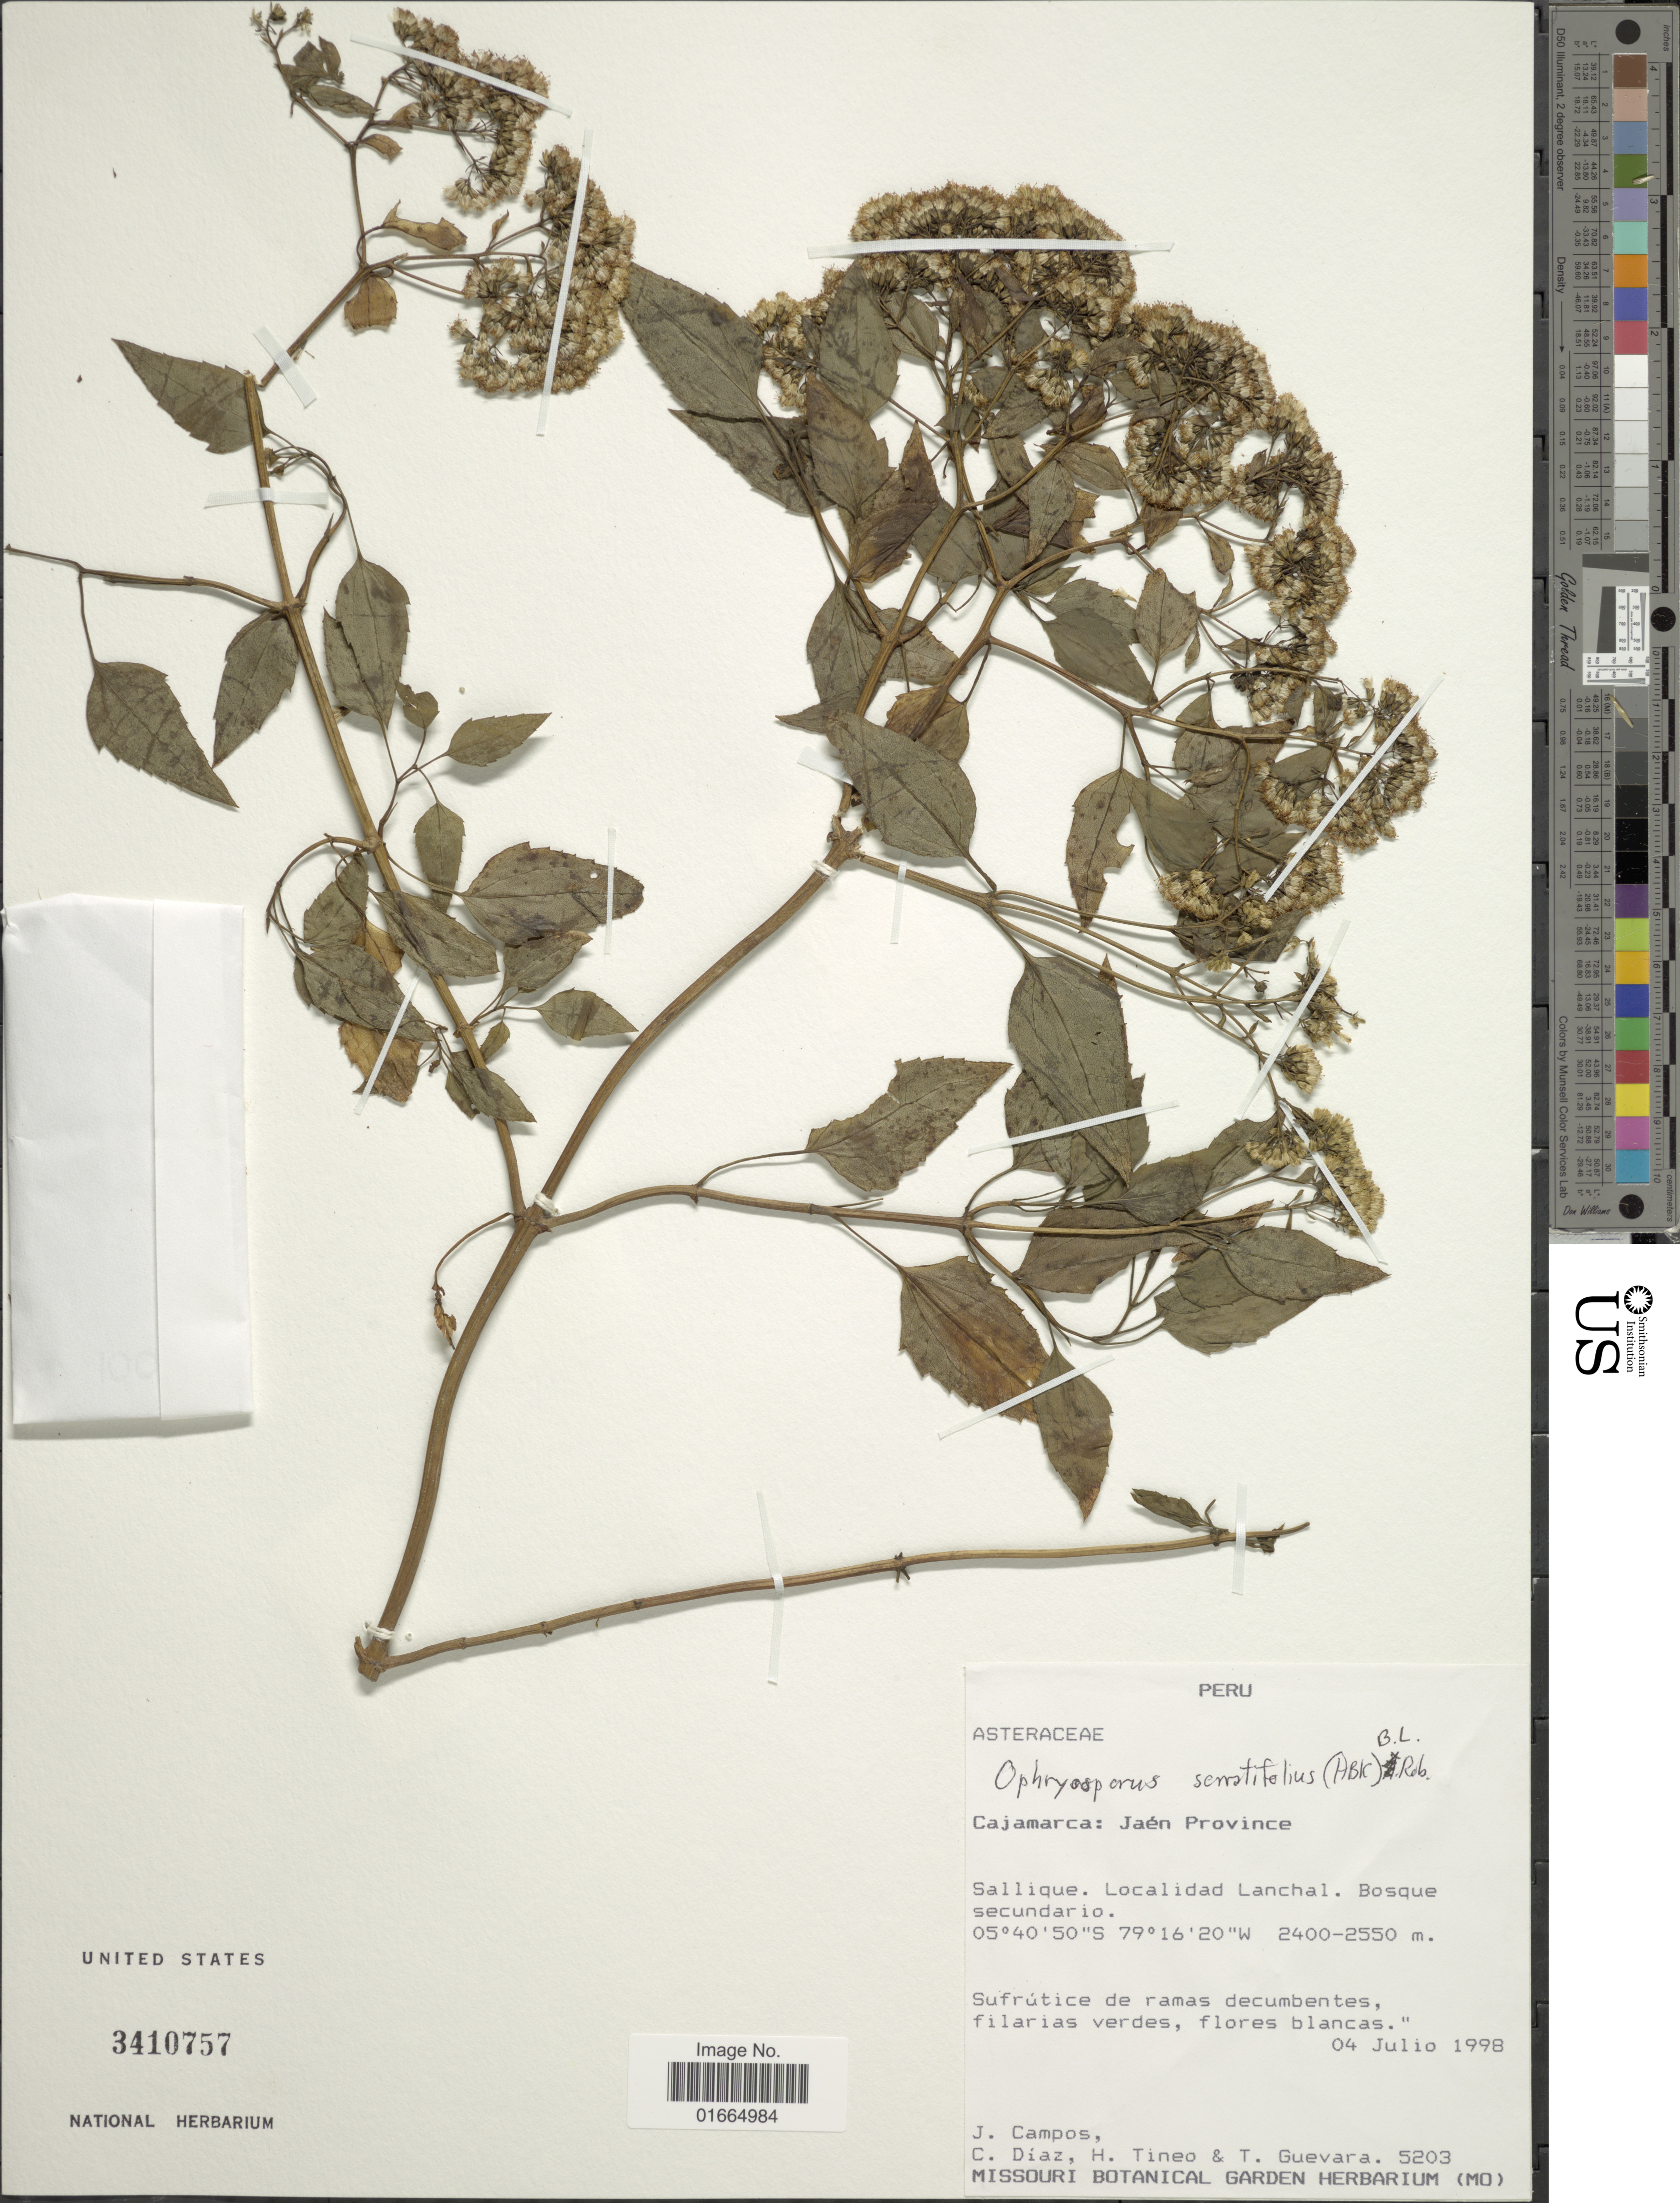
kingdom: Plantae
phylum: Tracheophyta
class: Magnoliopsida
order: Asterales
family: Asteraceae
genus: Ophryosporus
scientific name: Ophryosporus serratifolius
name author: (Kunth) B.L. Rob.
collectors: J. Campos, C. Díaz, H. Tineo & T. Guevara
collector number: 5203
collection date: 1998-07-04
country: Peru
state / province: Cajamarca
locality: Cajamarca: Jaén Province. Sallique. Localidad Lanchal. Bosque secundario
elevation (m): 2400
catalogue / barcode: US 3410757